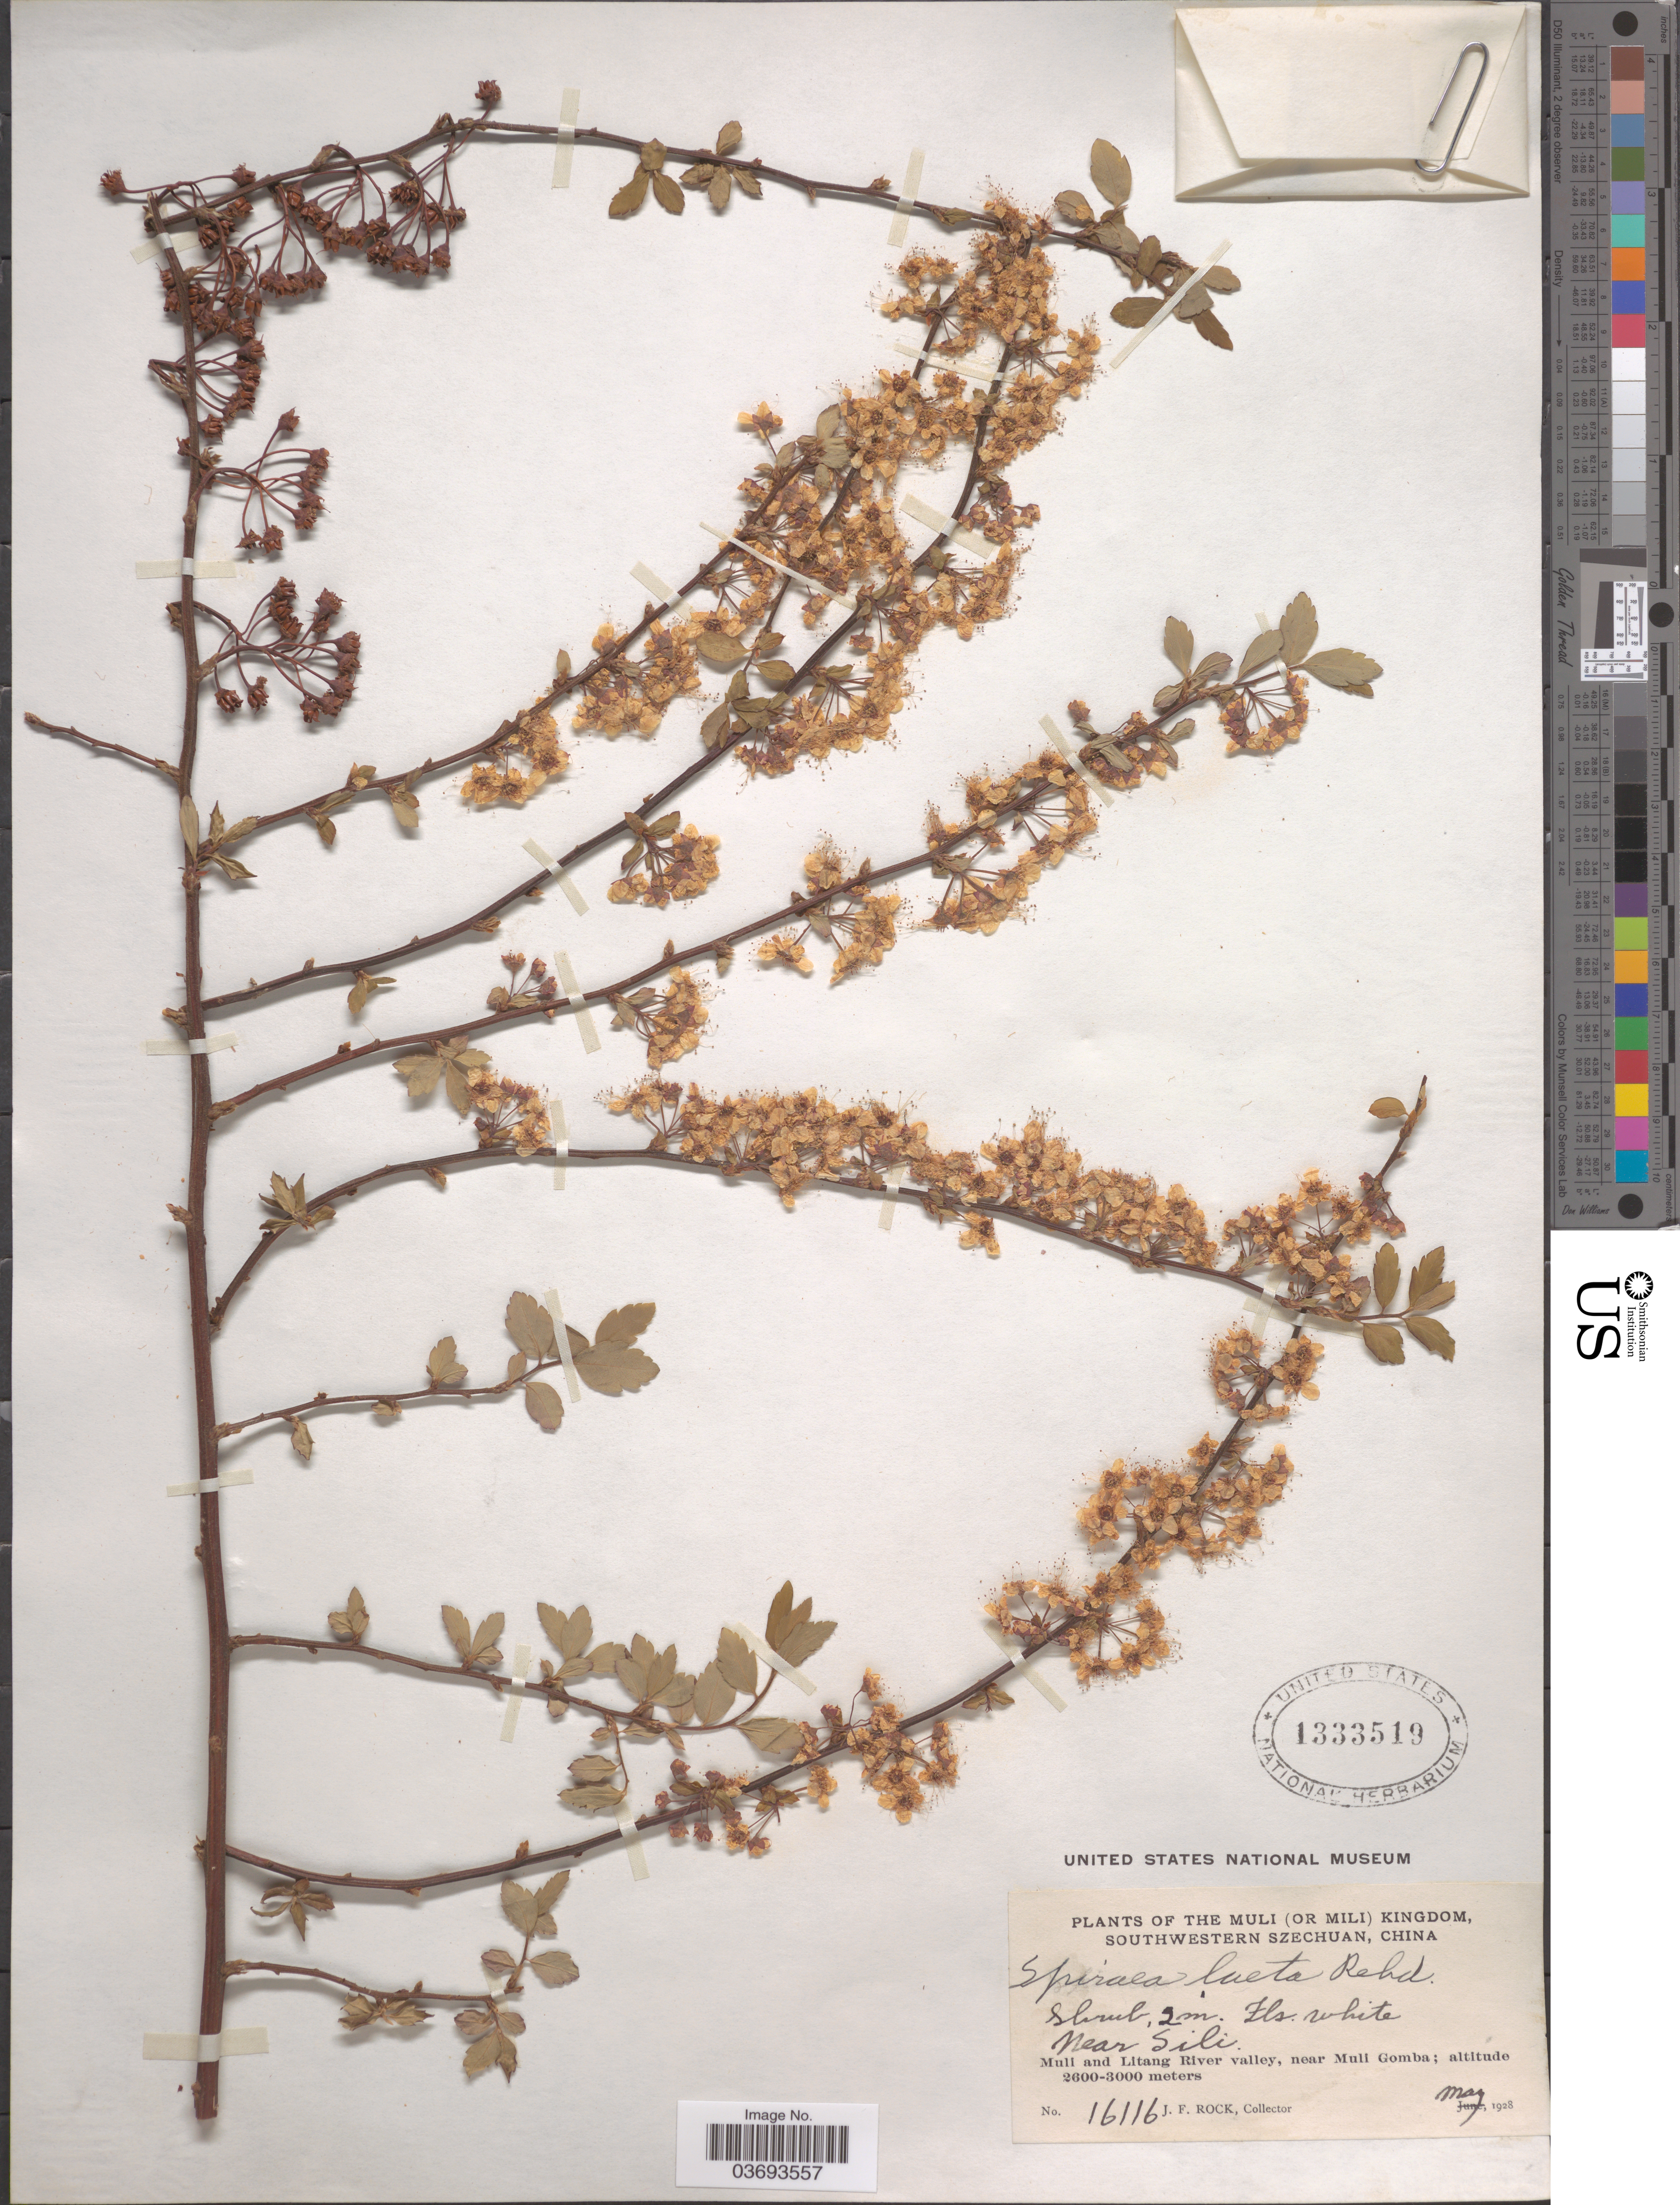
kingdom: Plantae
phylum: Tracheophyta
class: Magnoliopsida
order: Rosales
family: Rosaceae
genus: Spiraea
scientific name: Spiraea laeta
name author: Rehder in Sarg.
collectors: J. Rock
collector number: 16116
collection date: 1928-05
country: China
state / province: Sichuan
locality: The Muli (or Mili) Kingdom, Southwestern Szechuan. Near Sili. Muli and Litang River valley, near Muli Gomba.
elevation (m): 2600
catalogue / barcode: US 1333519